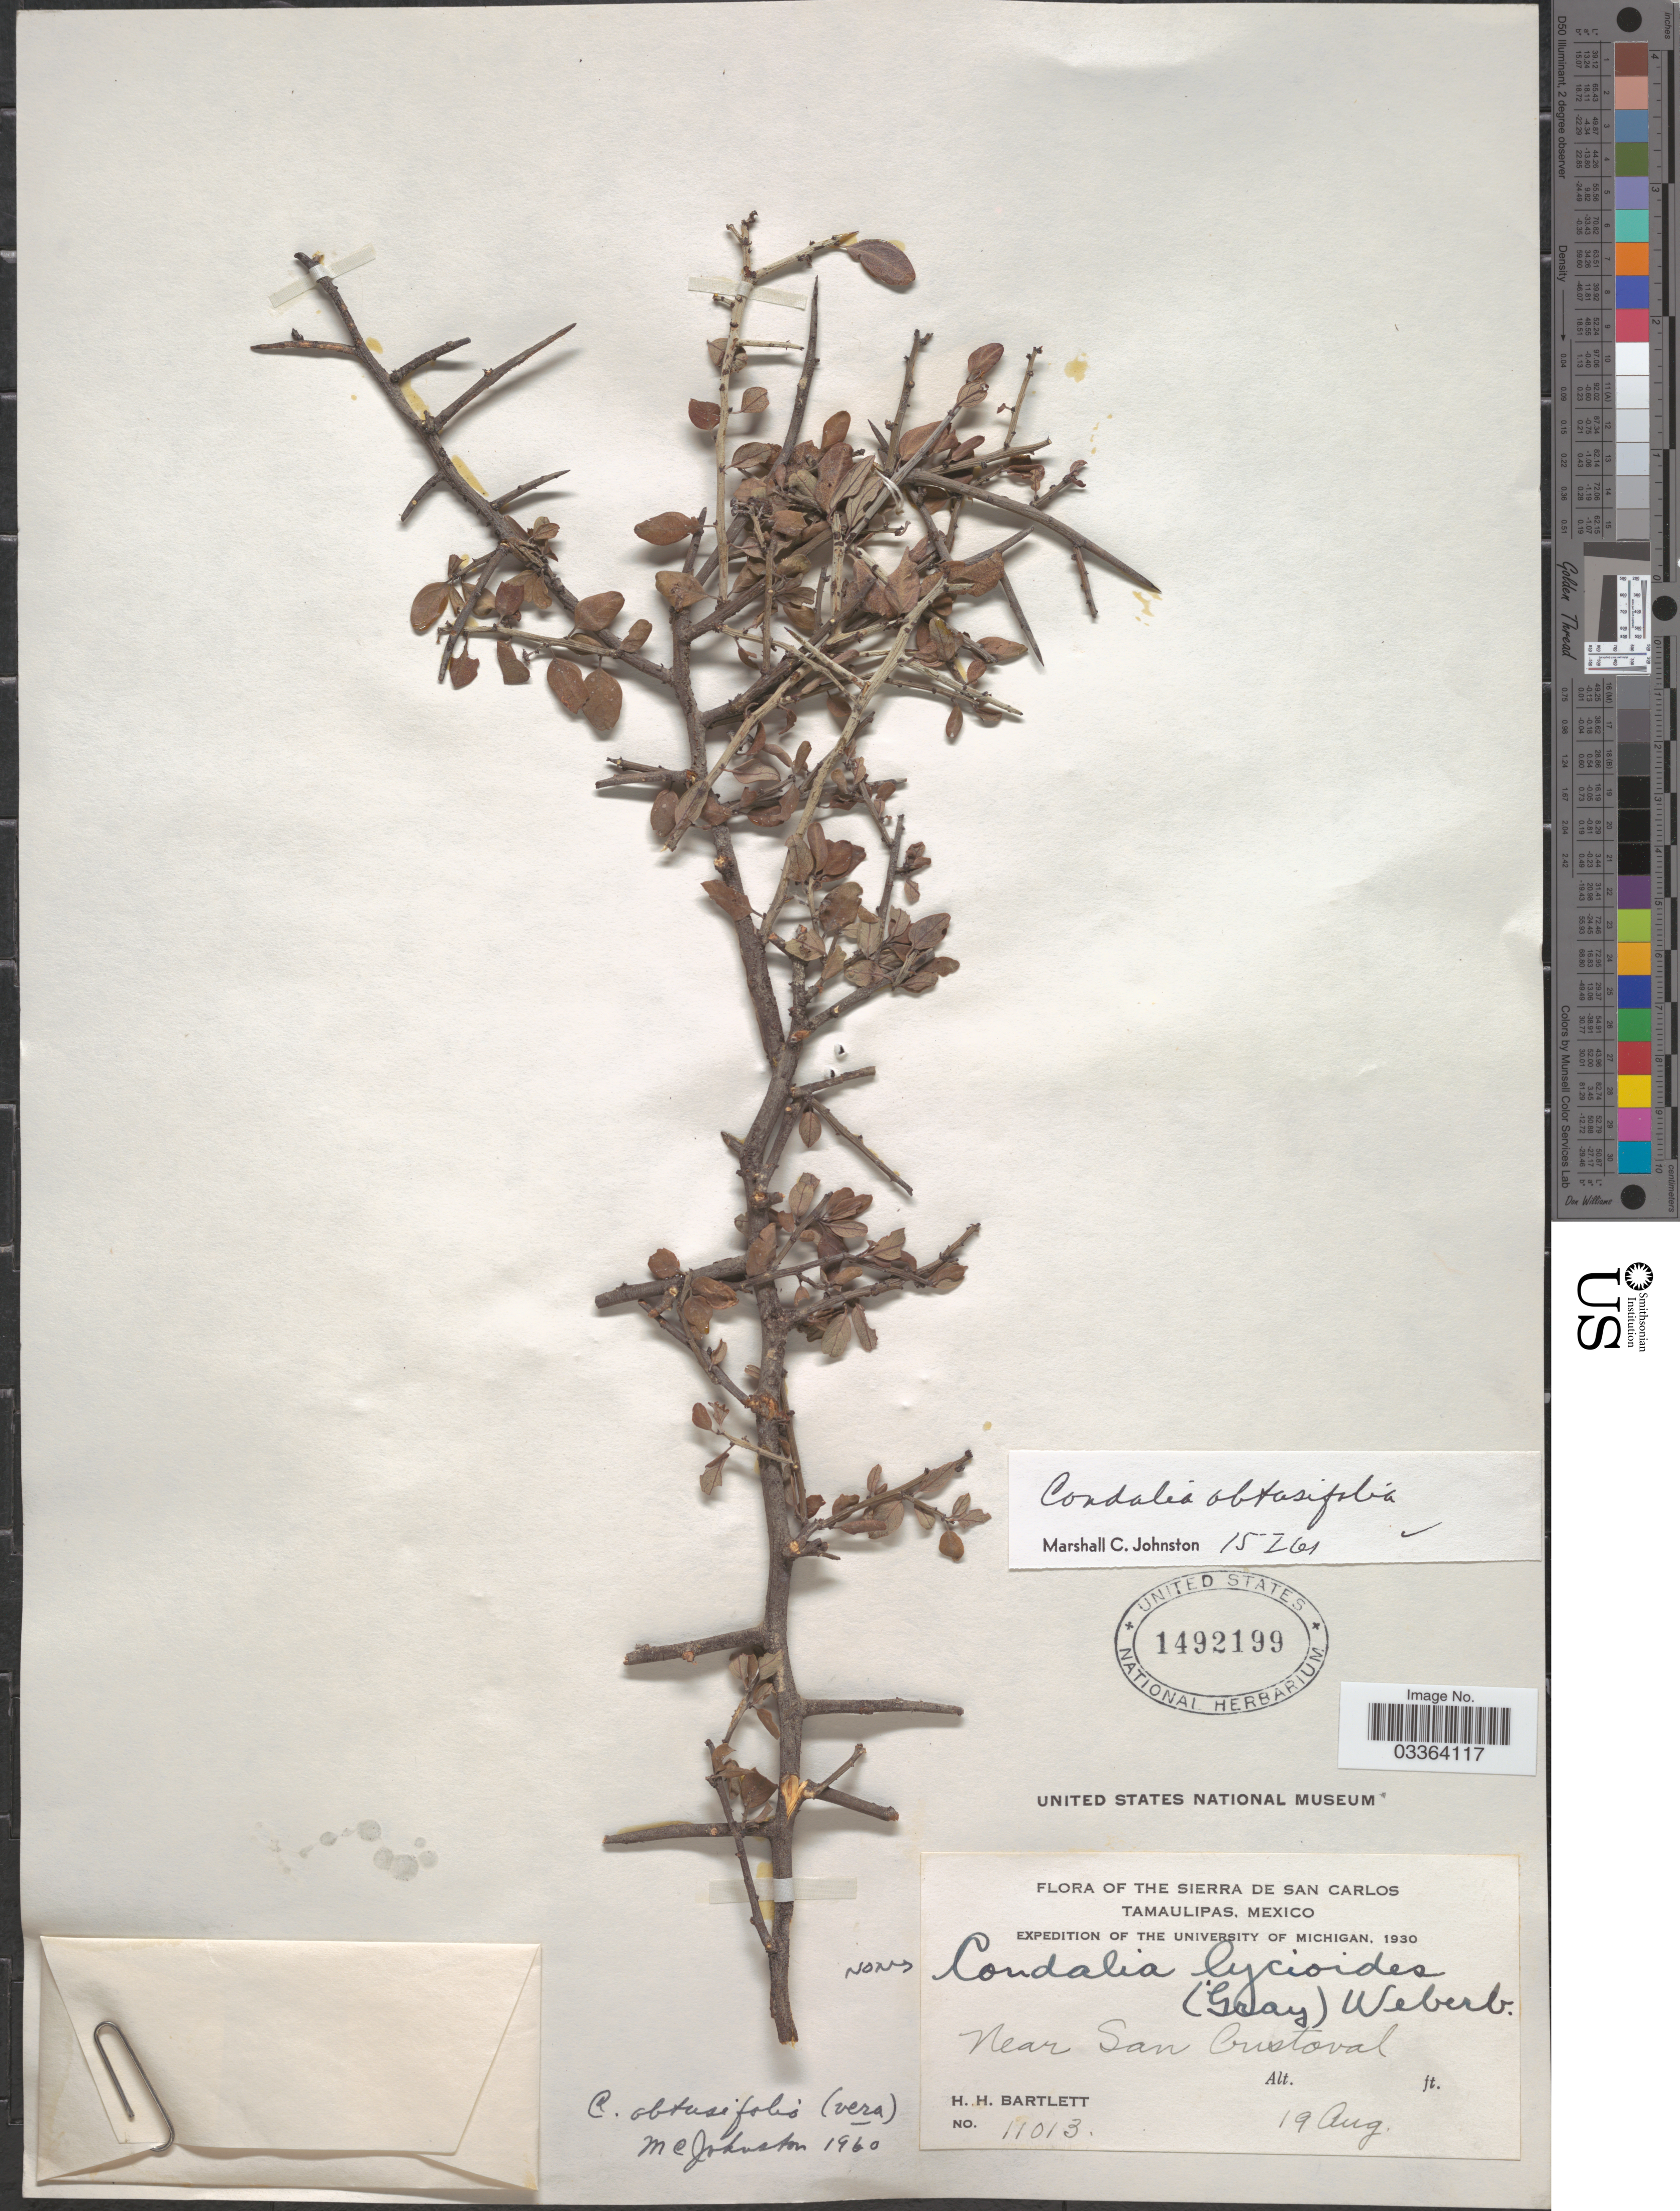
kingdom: Plantae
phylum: Tracheophyta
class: Magnoliopsida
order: Rosales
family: Rhamnaceae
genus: Sarcomphalus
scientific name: Sarcomphalus obtusifolius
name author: (Hook. ex Torr. & A. Gray) Hauenschild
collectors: H. H. Bartlett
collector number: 11013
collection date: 1930-08-19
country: Mexico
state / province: Tamaulipas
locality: The Sierra de San Carlos. Near San Cristobal.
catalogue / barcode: US 1492199